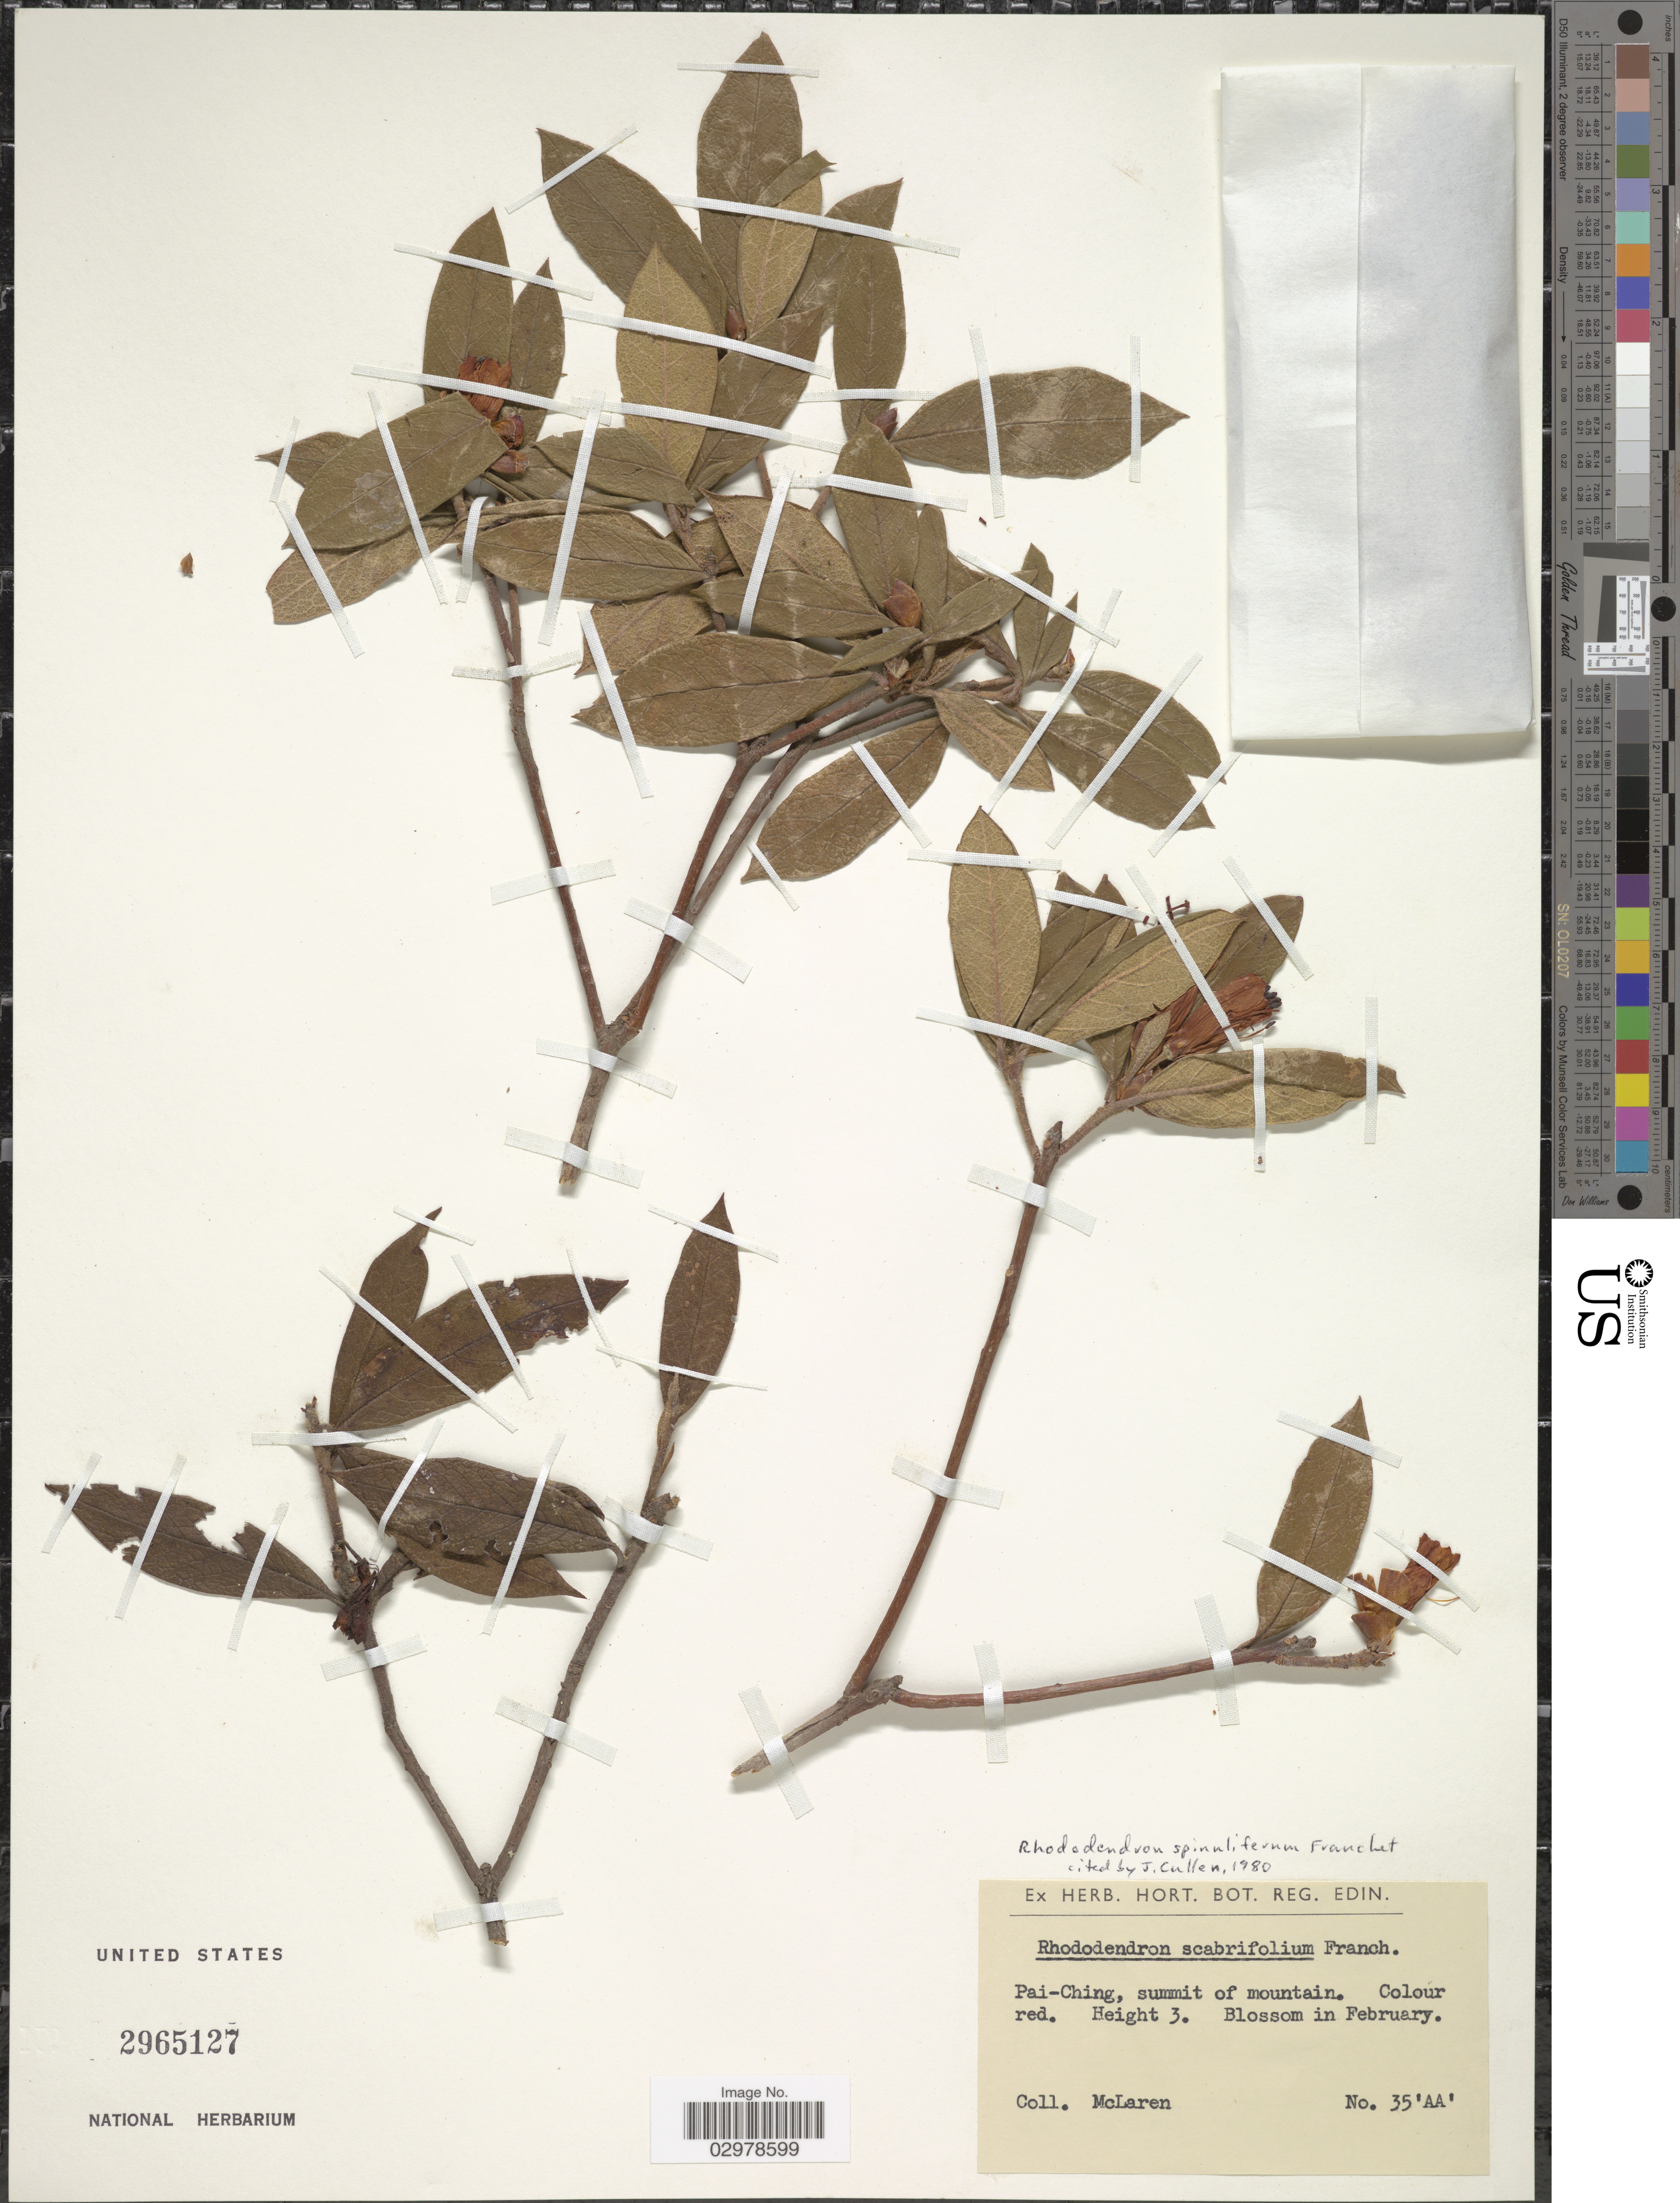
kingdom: Plantae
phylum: Tracheophyta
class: Magnoliopsida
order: Ericales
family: Ericaceae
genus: Rhododendron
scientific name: Rhododendron spinuliferum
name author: Franch.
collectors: McLaren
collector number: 35 'AA'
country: China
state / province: Shanxi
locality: Pai-Ching, summit of mountain.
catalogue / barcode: US 2965127